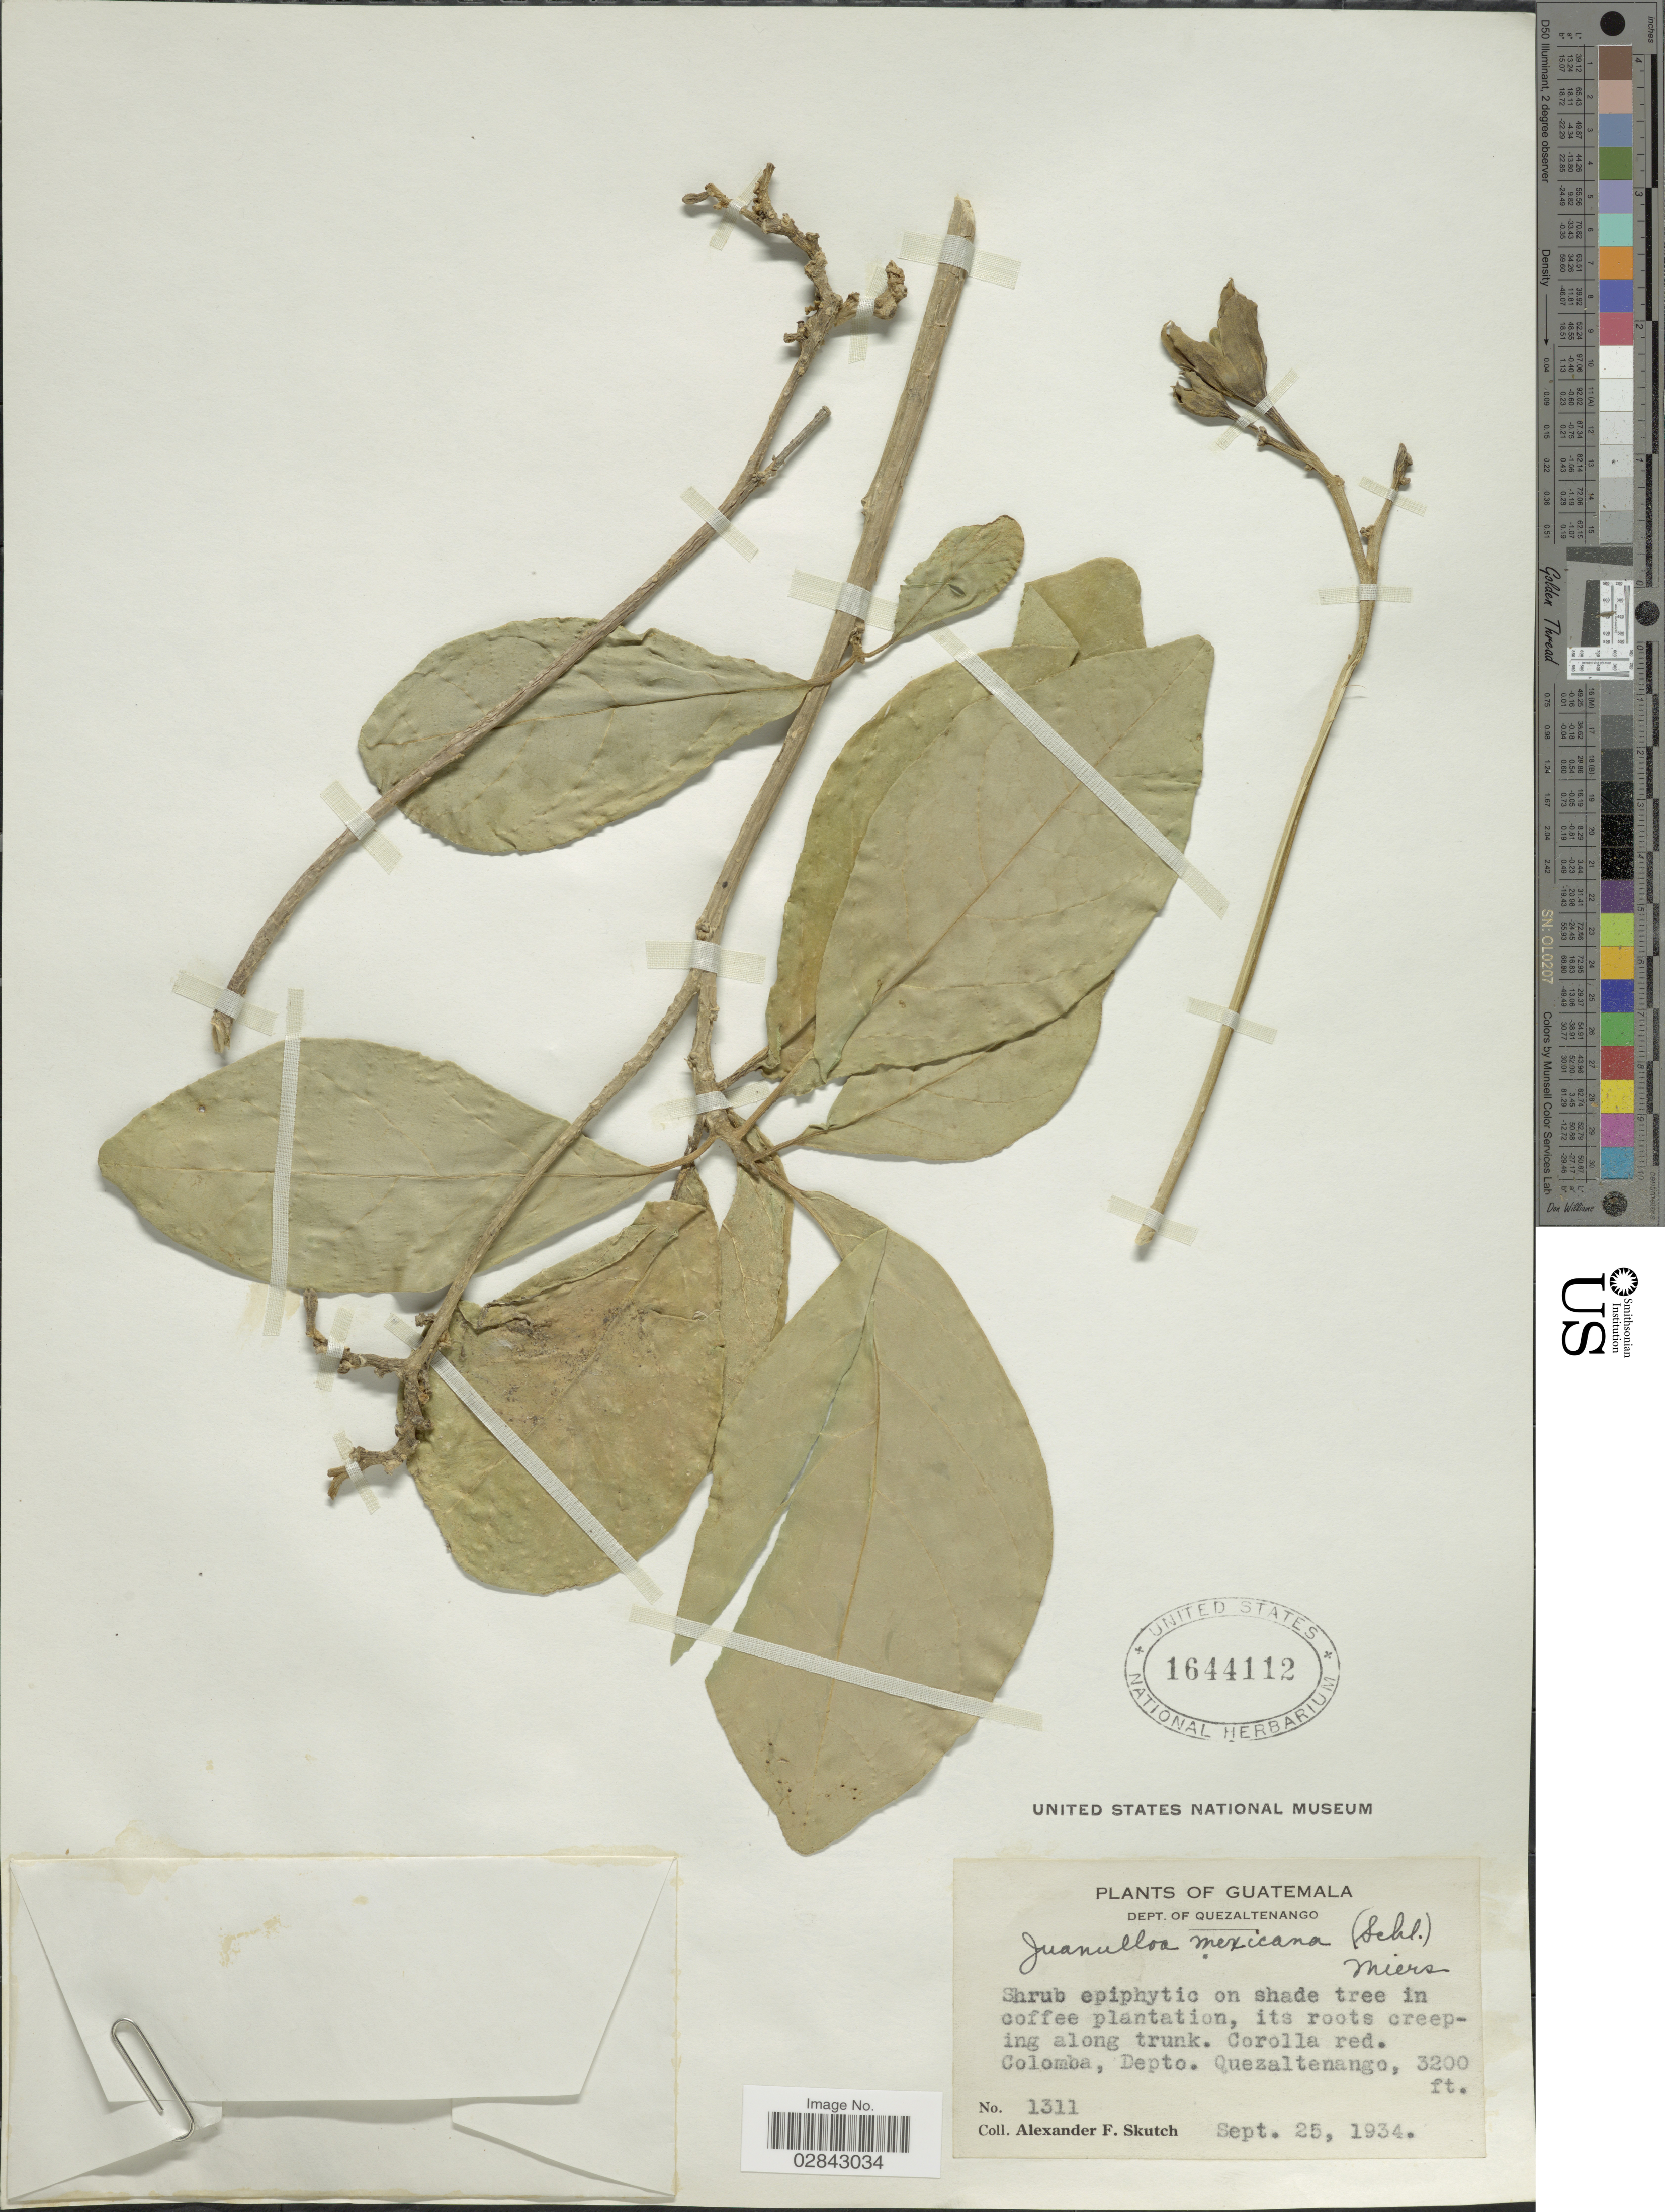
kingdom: Plantae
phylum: Tracheophyta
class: Magnoliopsida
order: Solanales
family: Solanaceae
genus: Juanulloa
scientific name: Juanulloa mexicana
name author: Miers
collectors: A. F. Skutch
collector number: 1311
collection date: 1934-09-25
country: Guatemala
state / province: Quetzaltenango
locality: Dept. of Quezaltenango. Colomba, Depto. Quezaltenango.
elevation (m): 975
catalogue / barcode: US 1644112